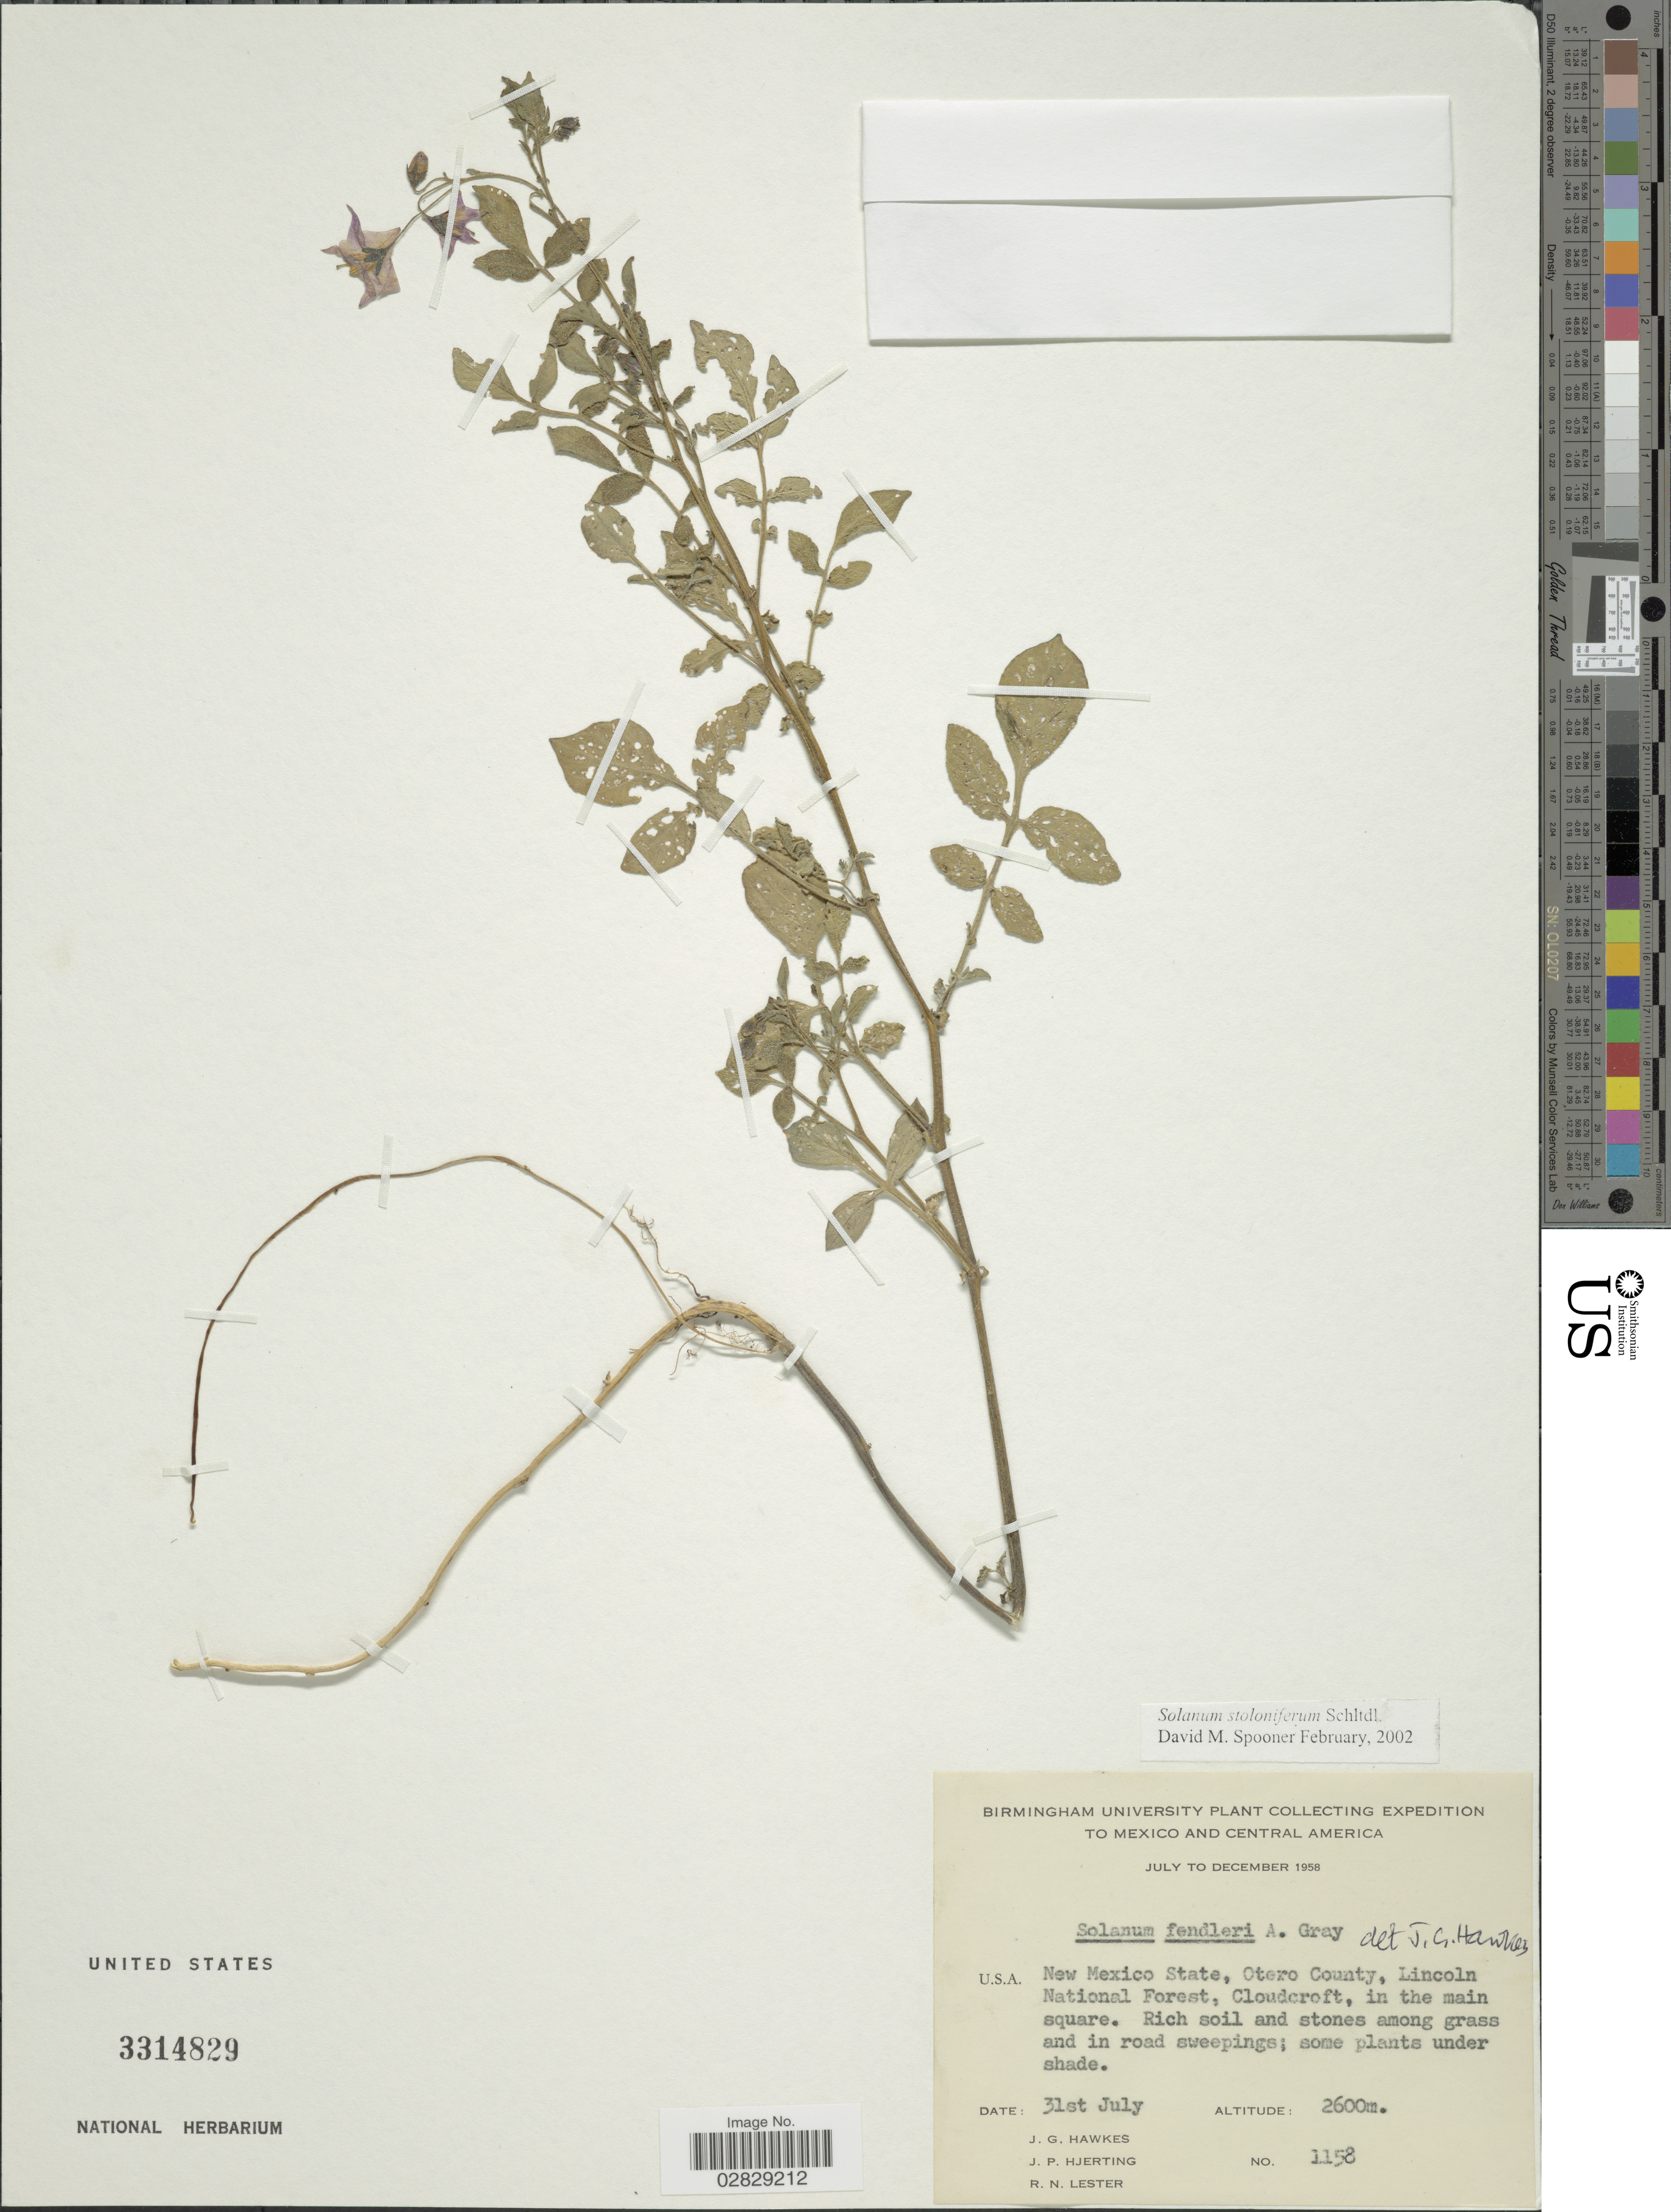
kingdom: Plantae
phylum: Tracheophyta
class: Magnoliopsida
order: Solanales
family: Solanaceae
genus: Solanum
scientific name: Solanum stoloniferum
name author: Schltdl.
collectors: J. Hawkes, J. P. Hjerting & R. Lester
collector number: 1158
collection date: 1958-07-31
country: United States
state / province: New Mexico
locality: Otero County, Lincoln National Forest, Cloudcroft, in the main square.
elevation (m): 2600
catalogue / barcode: US 3314829